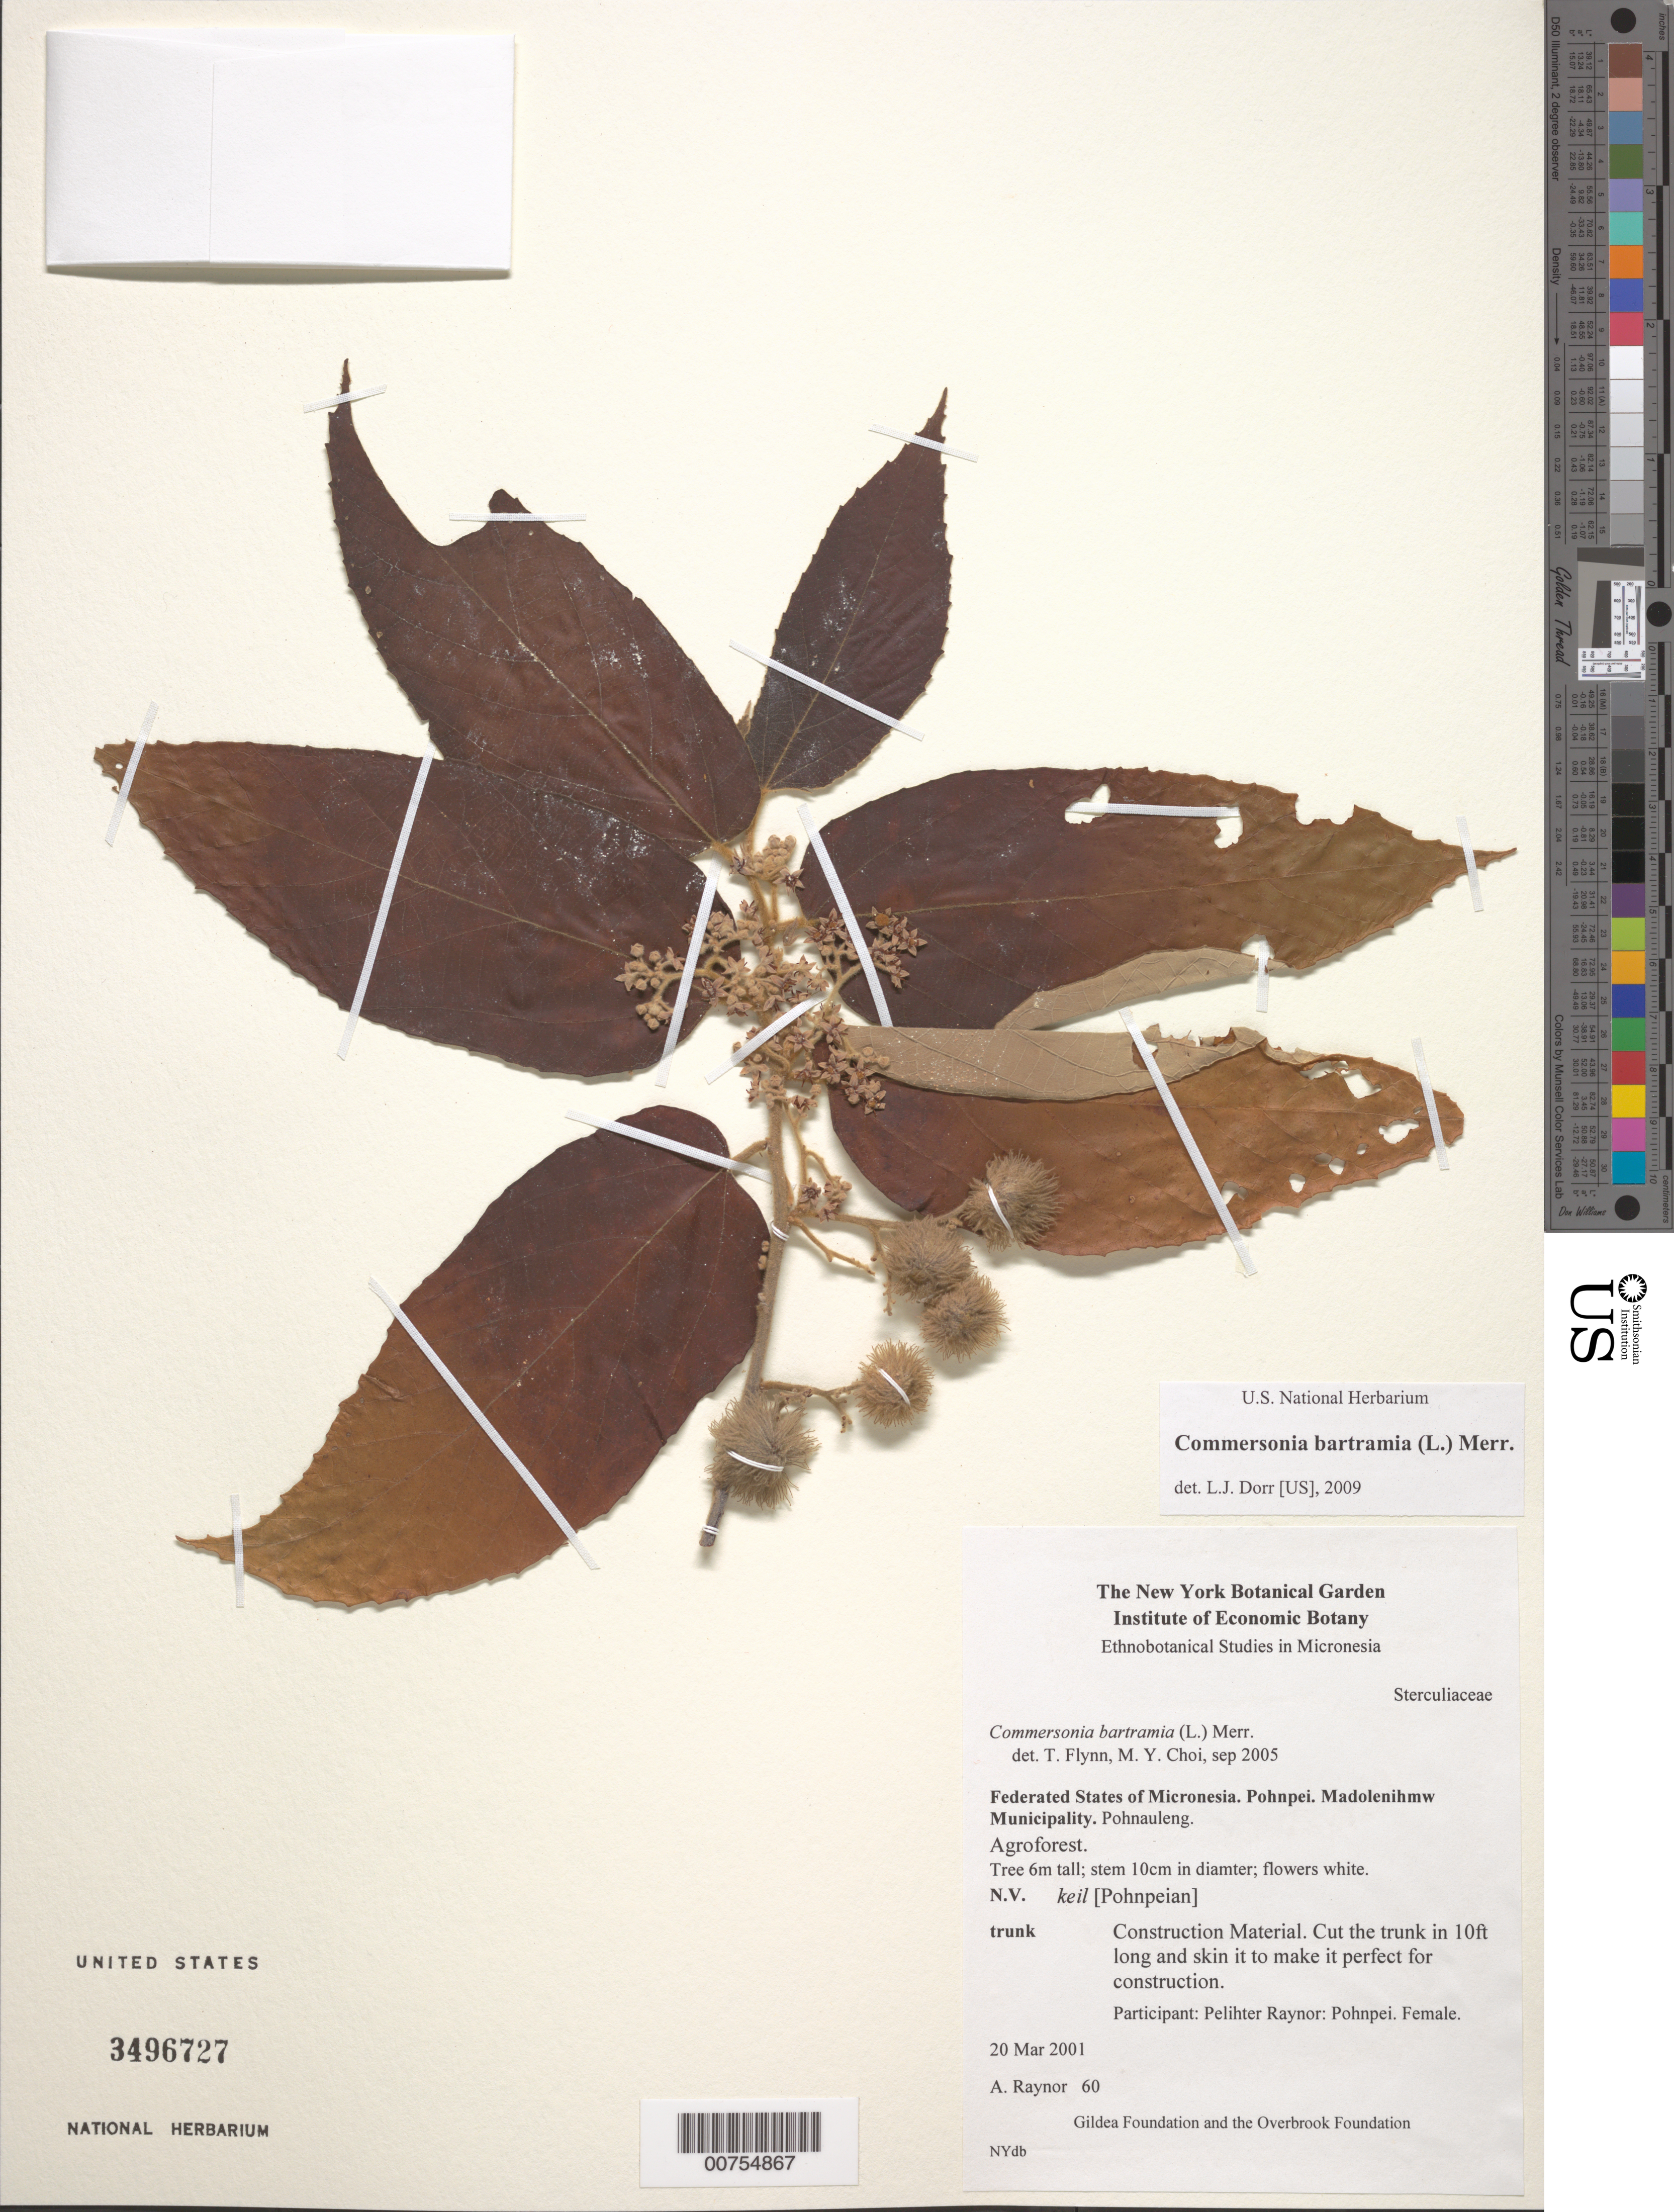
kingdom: Plantae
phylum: Tracheophyta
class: Magnoliopsida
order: Malvales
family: Malvaceae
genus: Commersonia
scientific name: Commersonia bartramia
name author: (L.) Merr.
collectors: A. Raynor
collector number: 60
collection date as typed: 20 Mar 2001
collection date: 2001-03-20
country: Micronesia, Federated States of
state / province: Pohnpei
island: Pohnpei [Ponape]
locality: Pohnpei. Madolenihmw Municipality. Pohnauleng.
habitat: Agroforest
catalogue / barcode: US 3496727